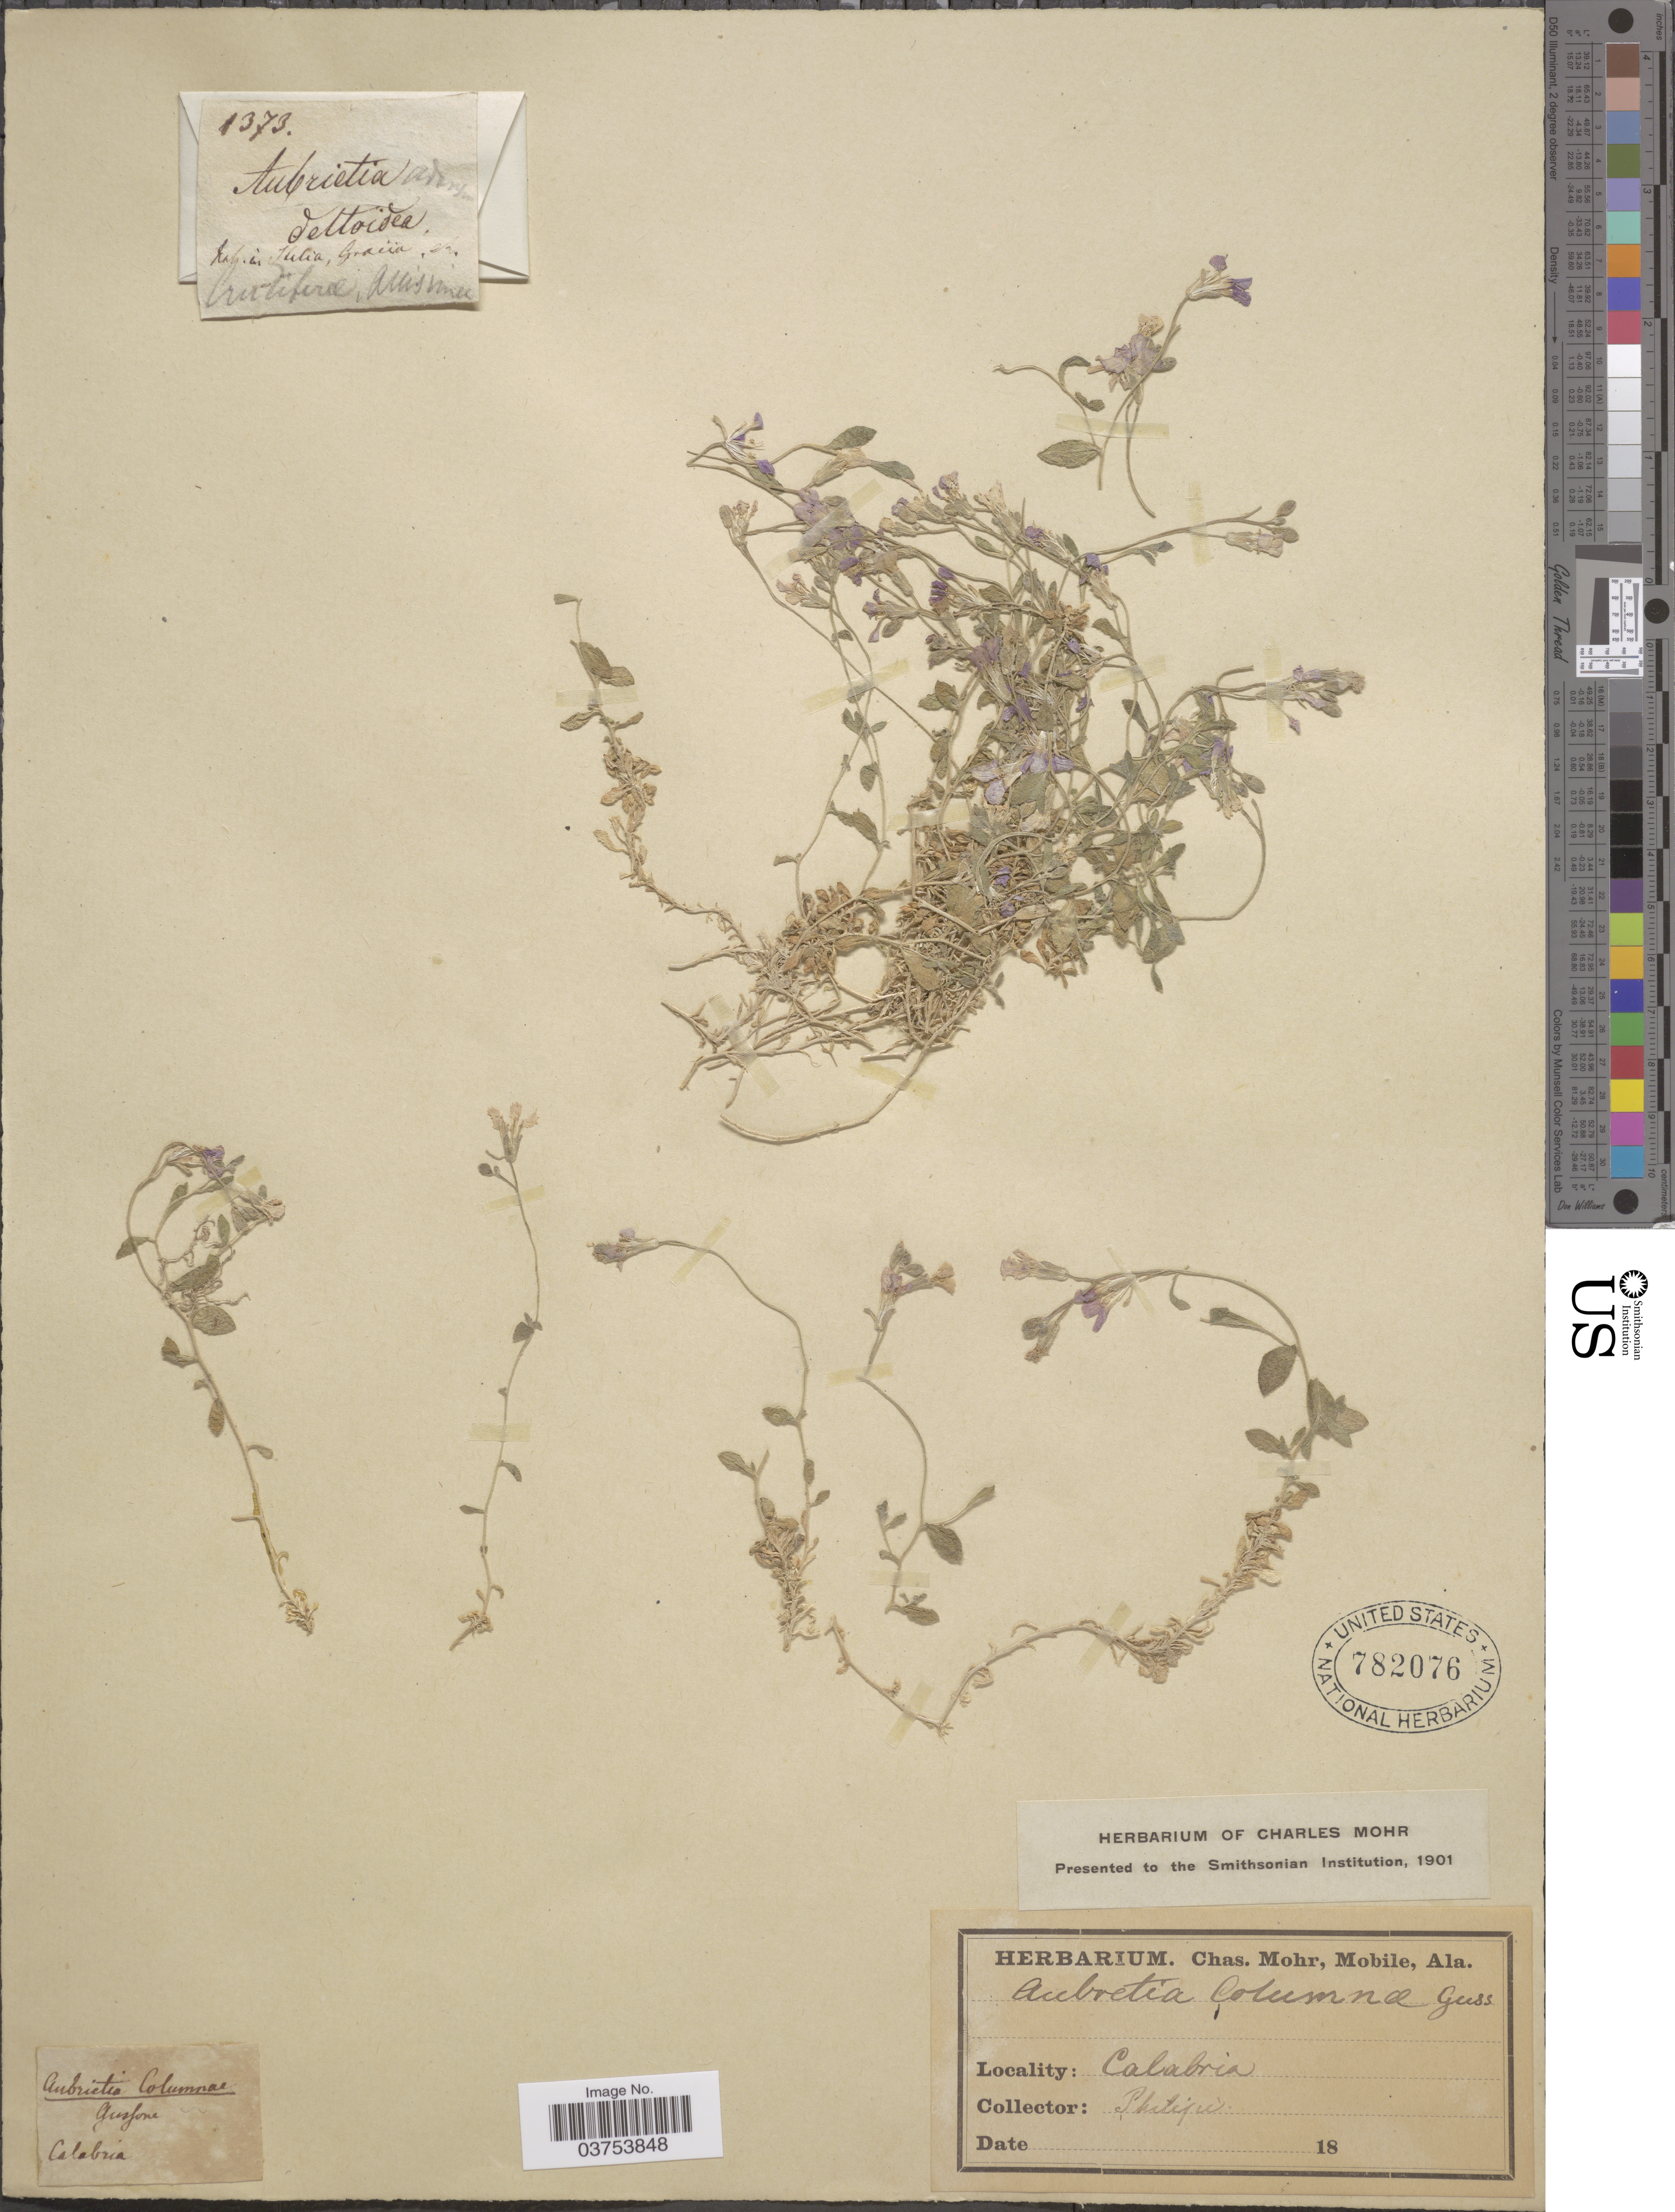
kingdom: Plantae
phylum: Tracheophyta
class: Magnoliopsida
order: Brassicales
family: Brassicaceae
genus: Aubrieta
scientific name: Aubrieta columnae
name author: Guss.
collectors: -. Philippi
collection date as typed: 18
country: Italy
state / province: Calabria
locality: Gusfone [interpreted] [unsure placement].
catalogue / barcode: US 782076